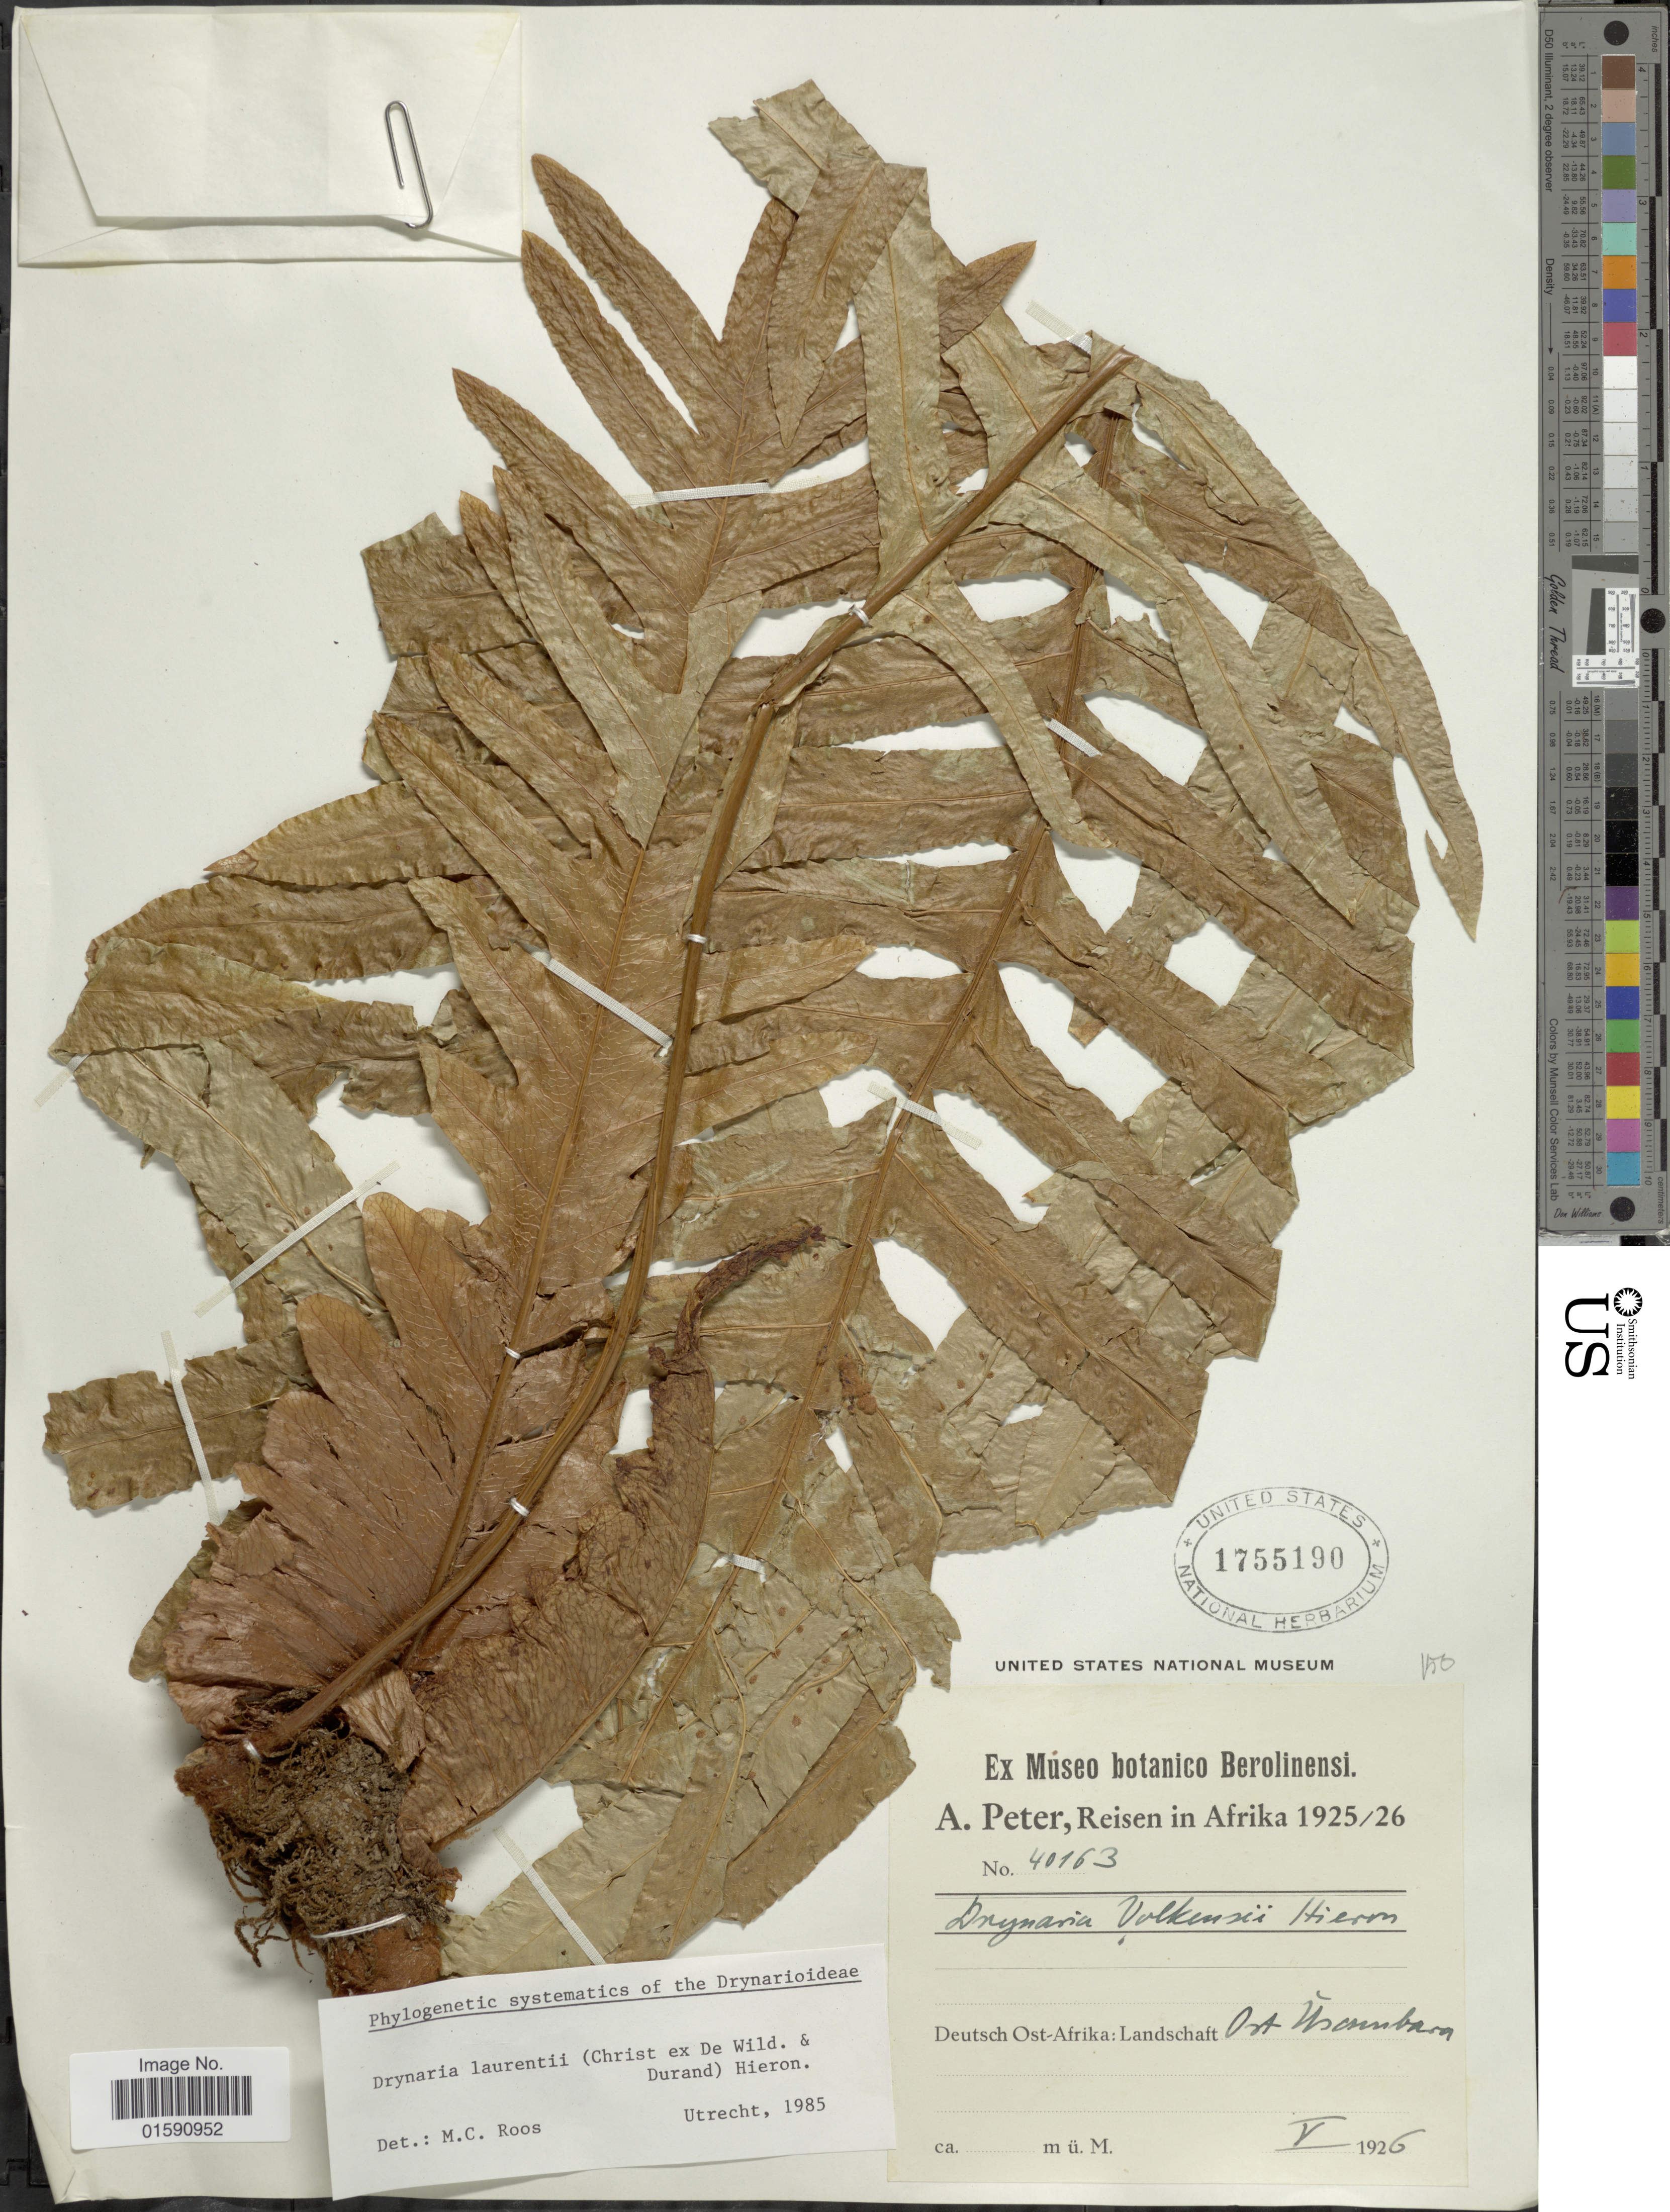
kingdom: Plantae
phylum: Tracheophyta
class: Polypodiopsida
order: Polypodiales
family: Polypodiaceae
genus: Drynaria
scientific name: Drynaria laurentii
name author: (Christ) Hieron.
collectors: A. Peter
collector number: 40163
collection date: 1926-05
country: Tanzania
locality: Deutsch Ost-Afrika: Lanfschaft Ost Hsambarn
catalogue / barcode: US 1755190